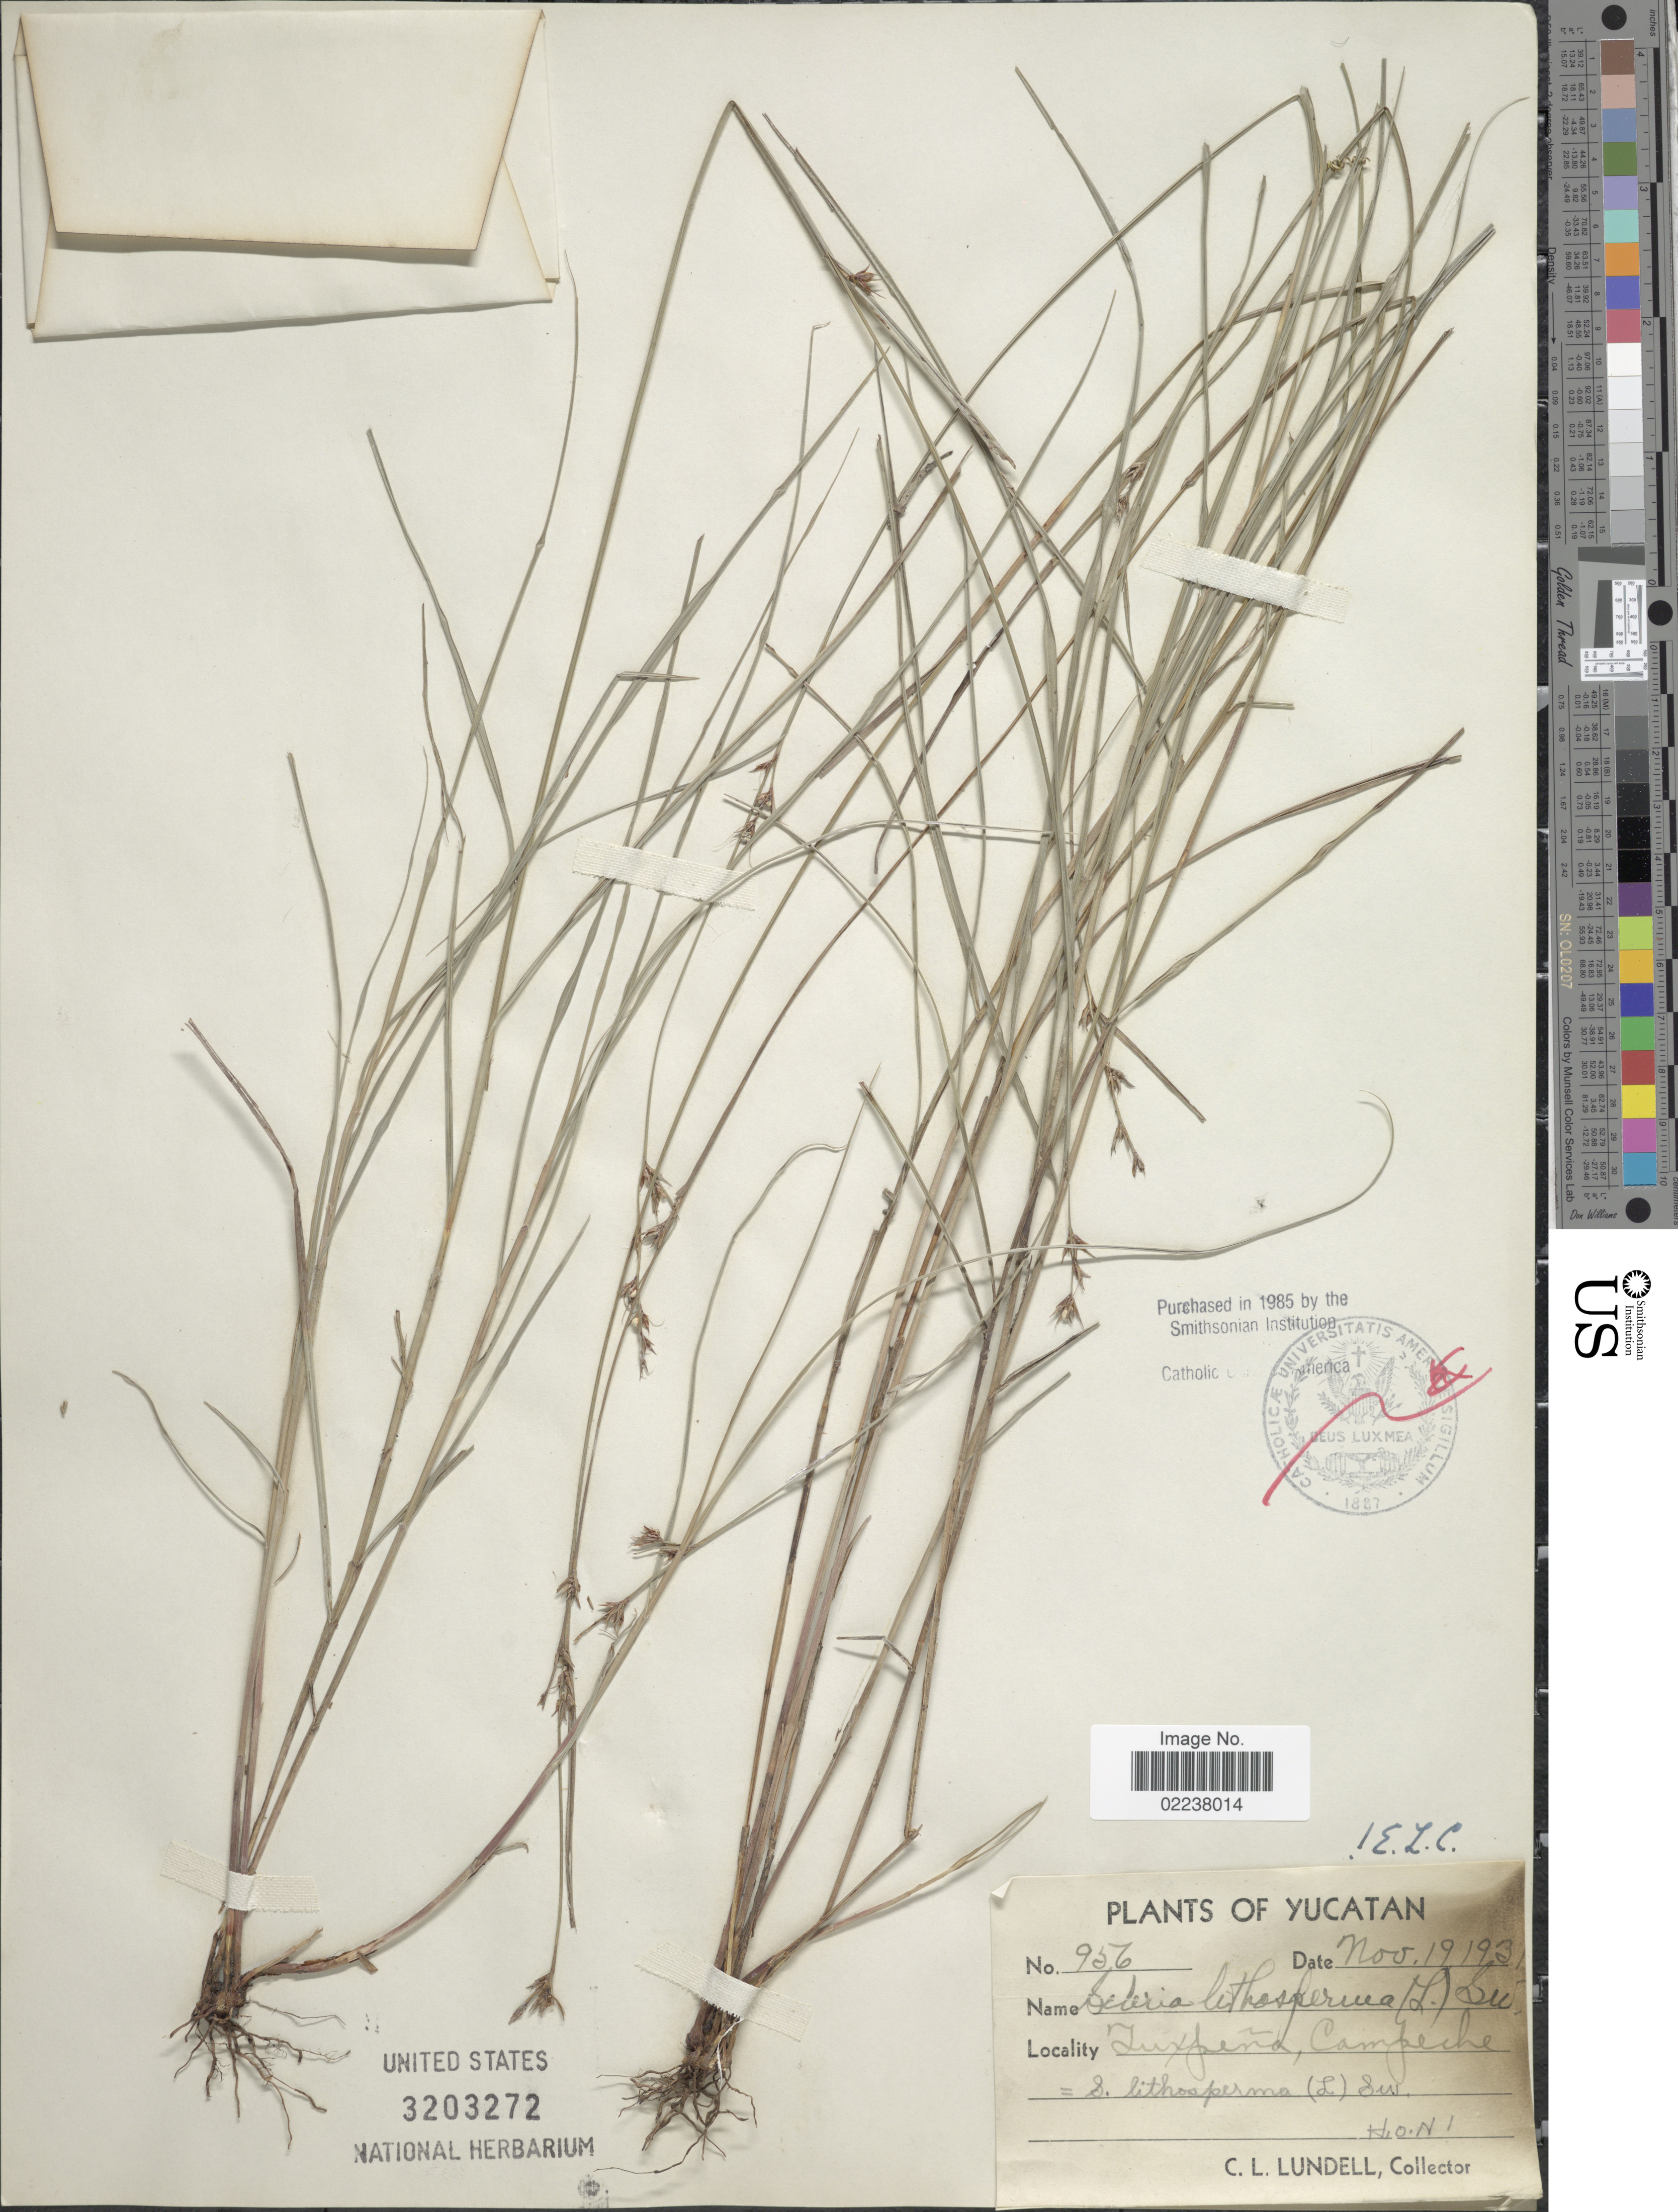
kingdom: Plantae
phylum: Tracheophyta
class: Liliopsida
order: Poales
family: Cyperaceae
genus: Scleria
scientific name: Scleria lithosperma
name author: (L.) Sw.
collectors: C. L. Lundell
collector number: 956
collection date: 1931-11-19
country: Mexico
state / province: Yucatán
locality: Tuxpena, Campeche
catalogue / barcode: US 3203272